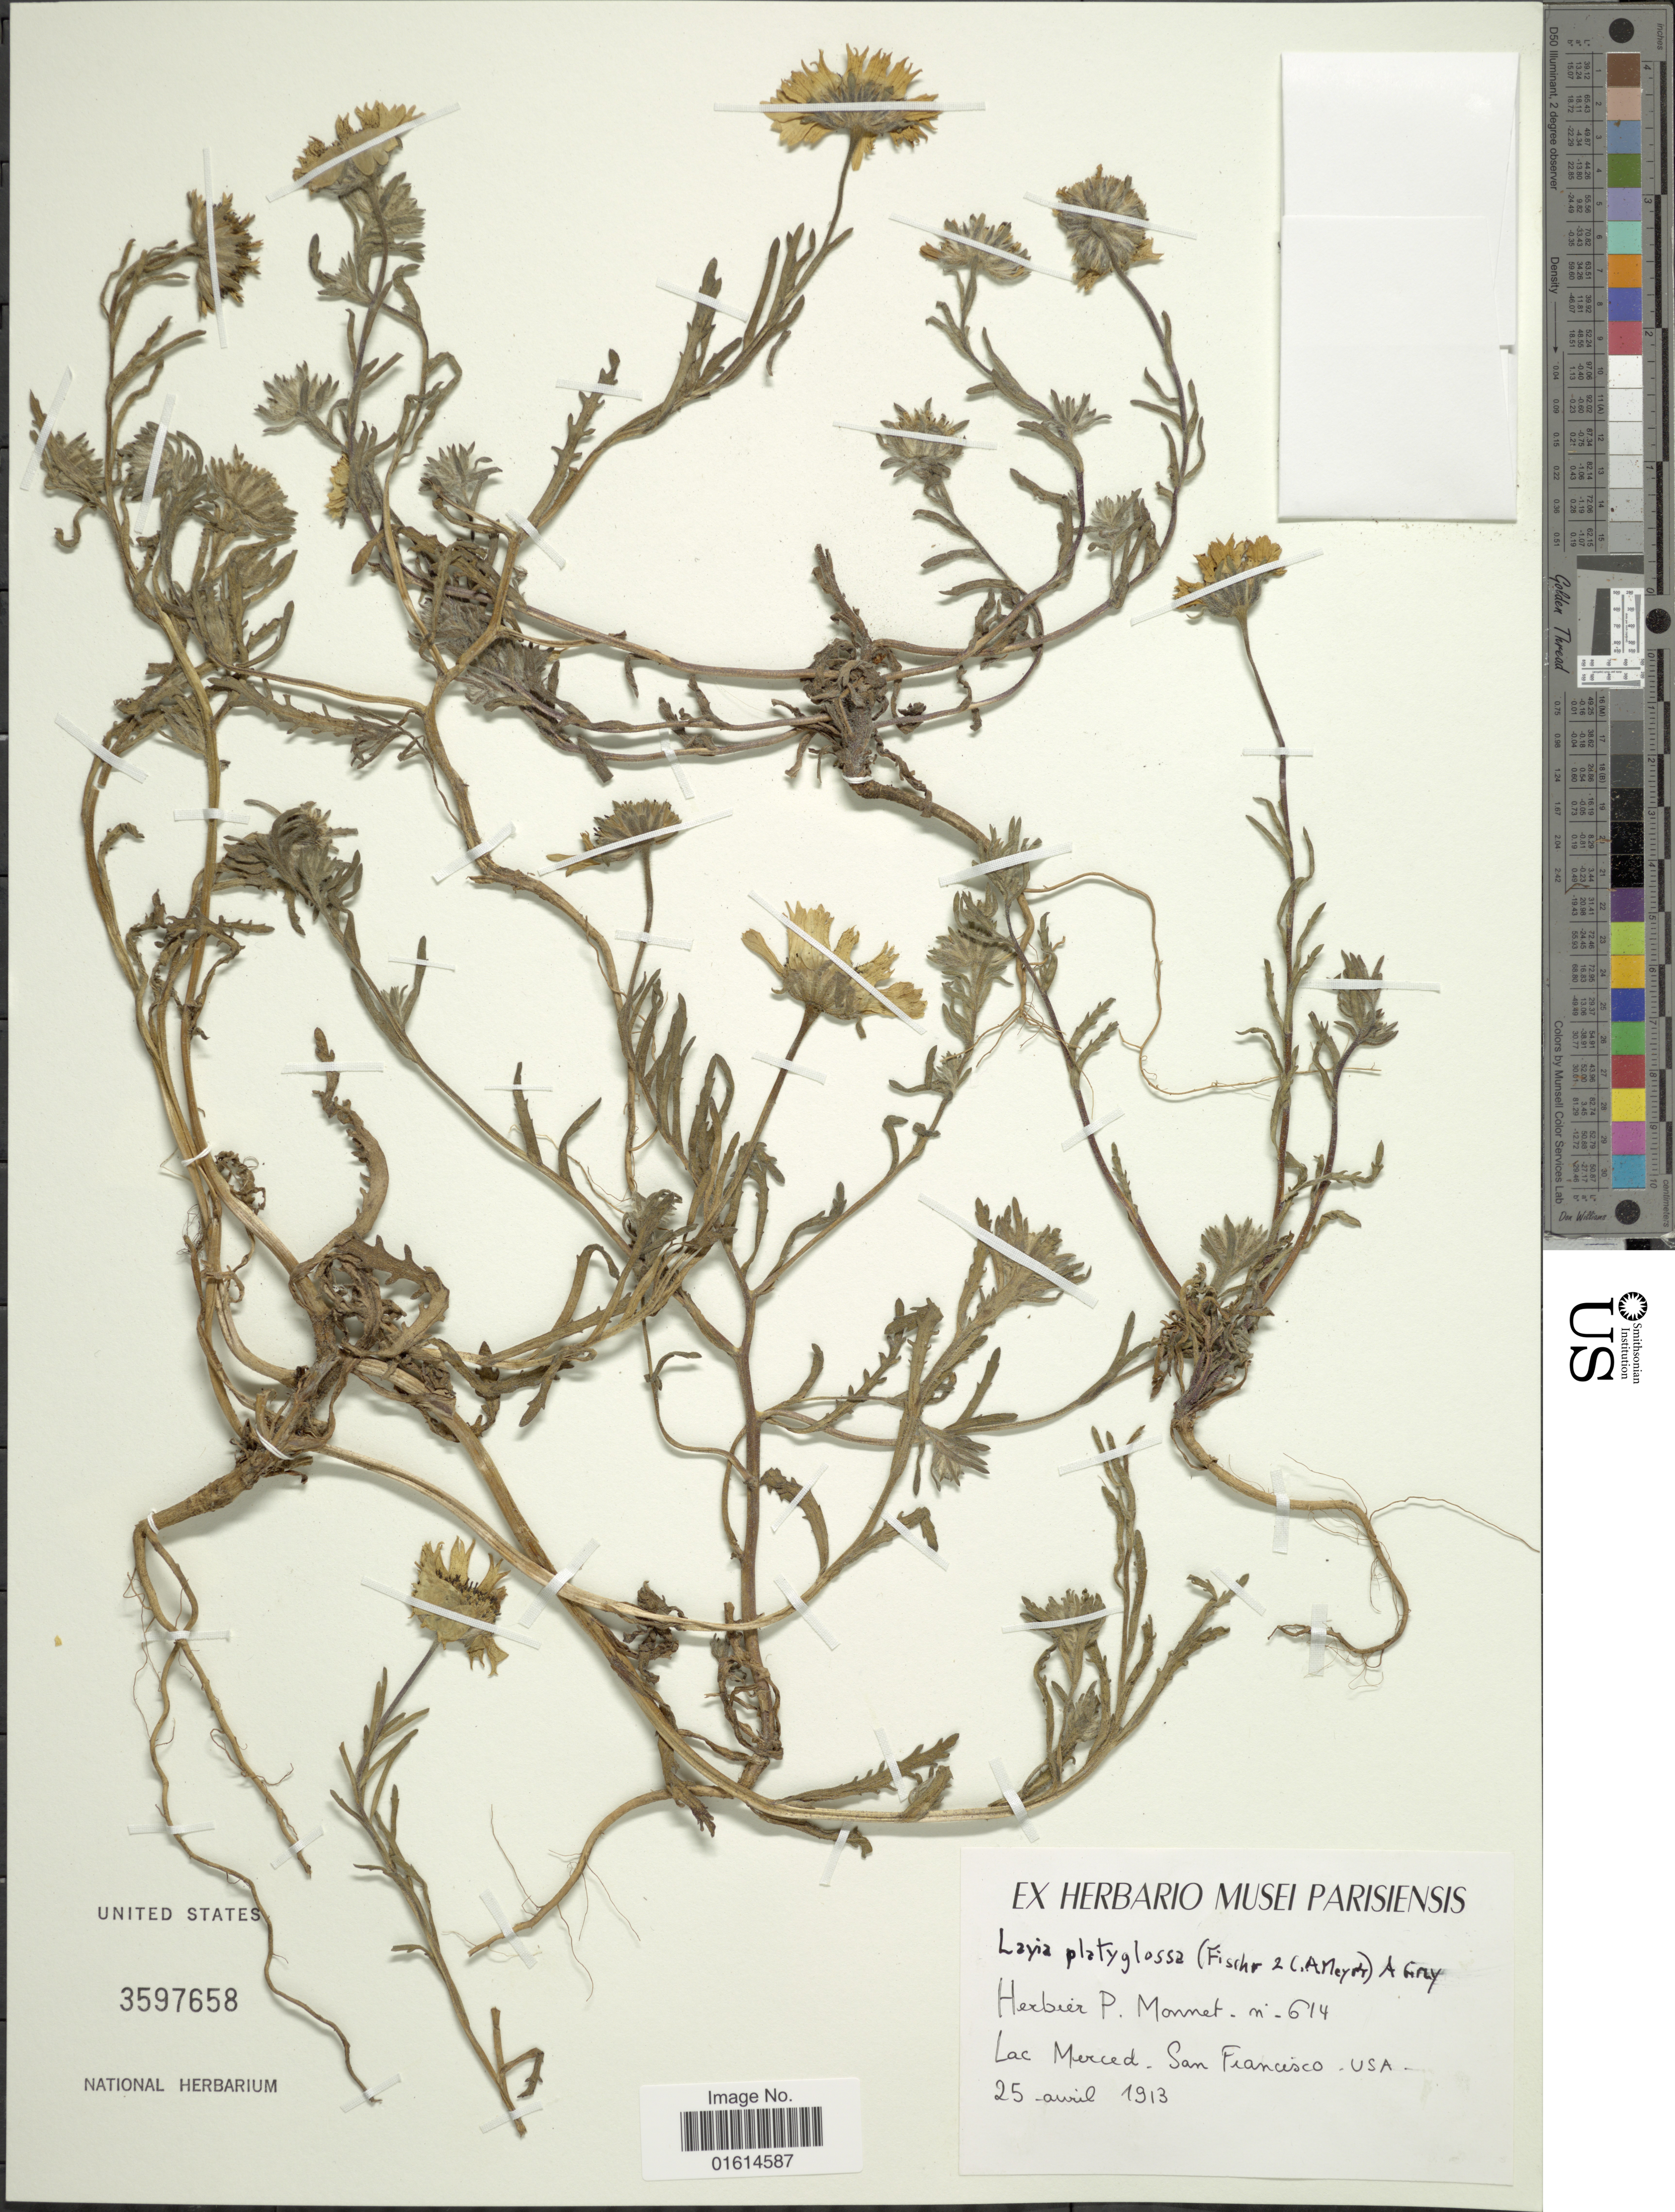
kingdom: Plantae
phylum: Tracheophyta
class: Magnoliopsida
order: Asterales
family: Asteraceae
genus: Layia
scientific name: Layia platyglossa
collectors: ex herb. P. Monnet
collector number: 614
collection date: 1913-04-25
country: United States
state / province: California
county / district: San Francisco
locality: Lac Merced, San Francisco, USA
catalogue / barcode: US 3597658